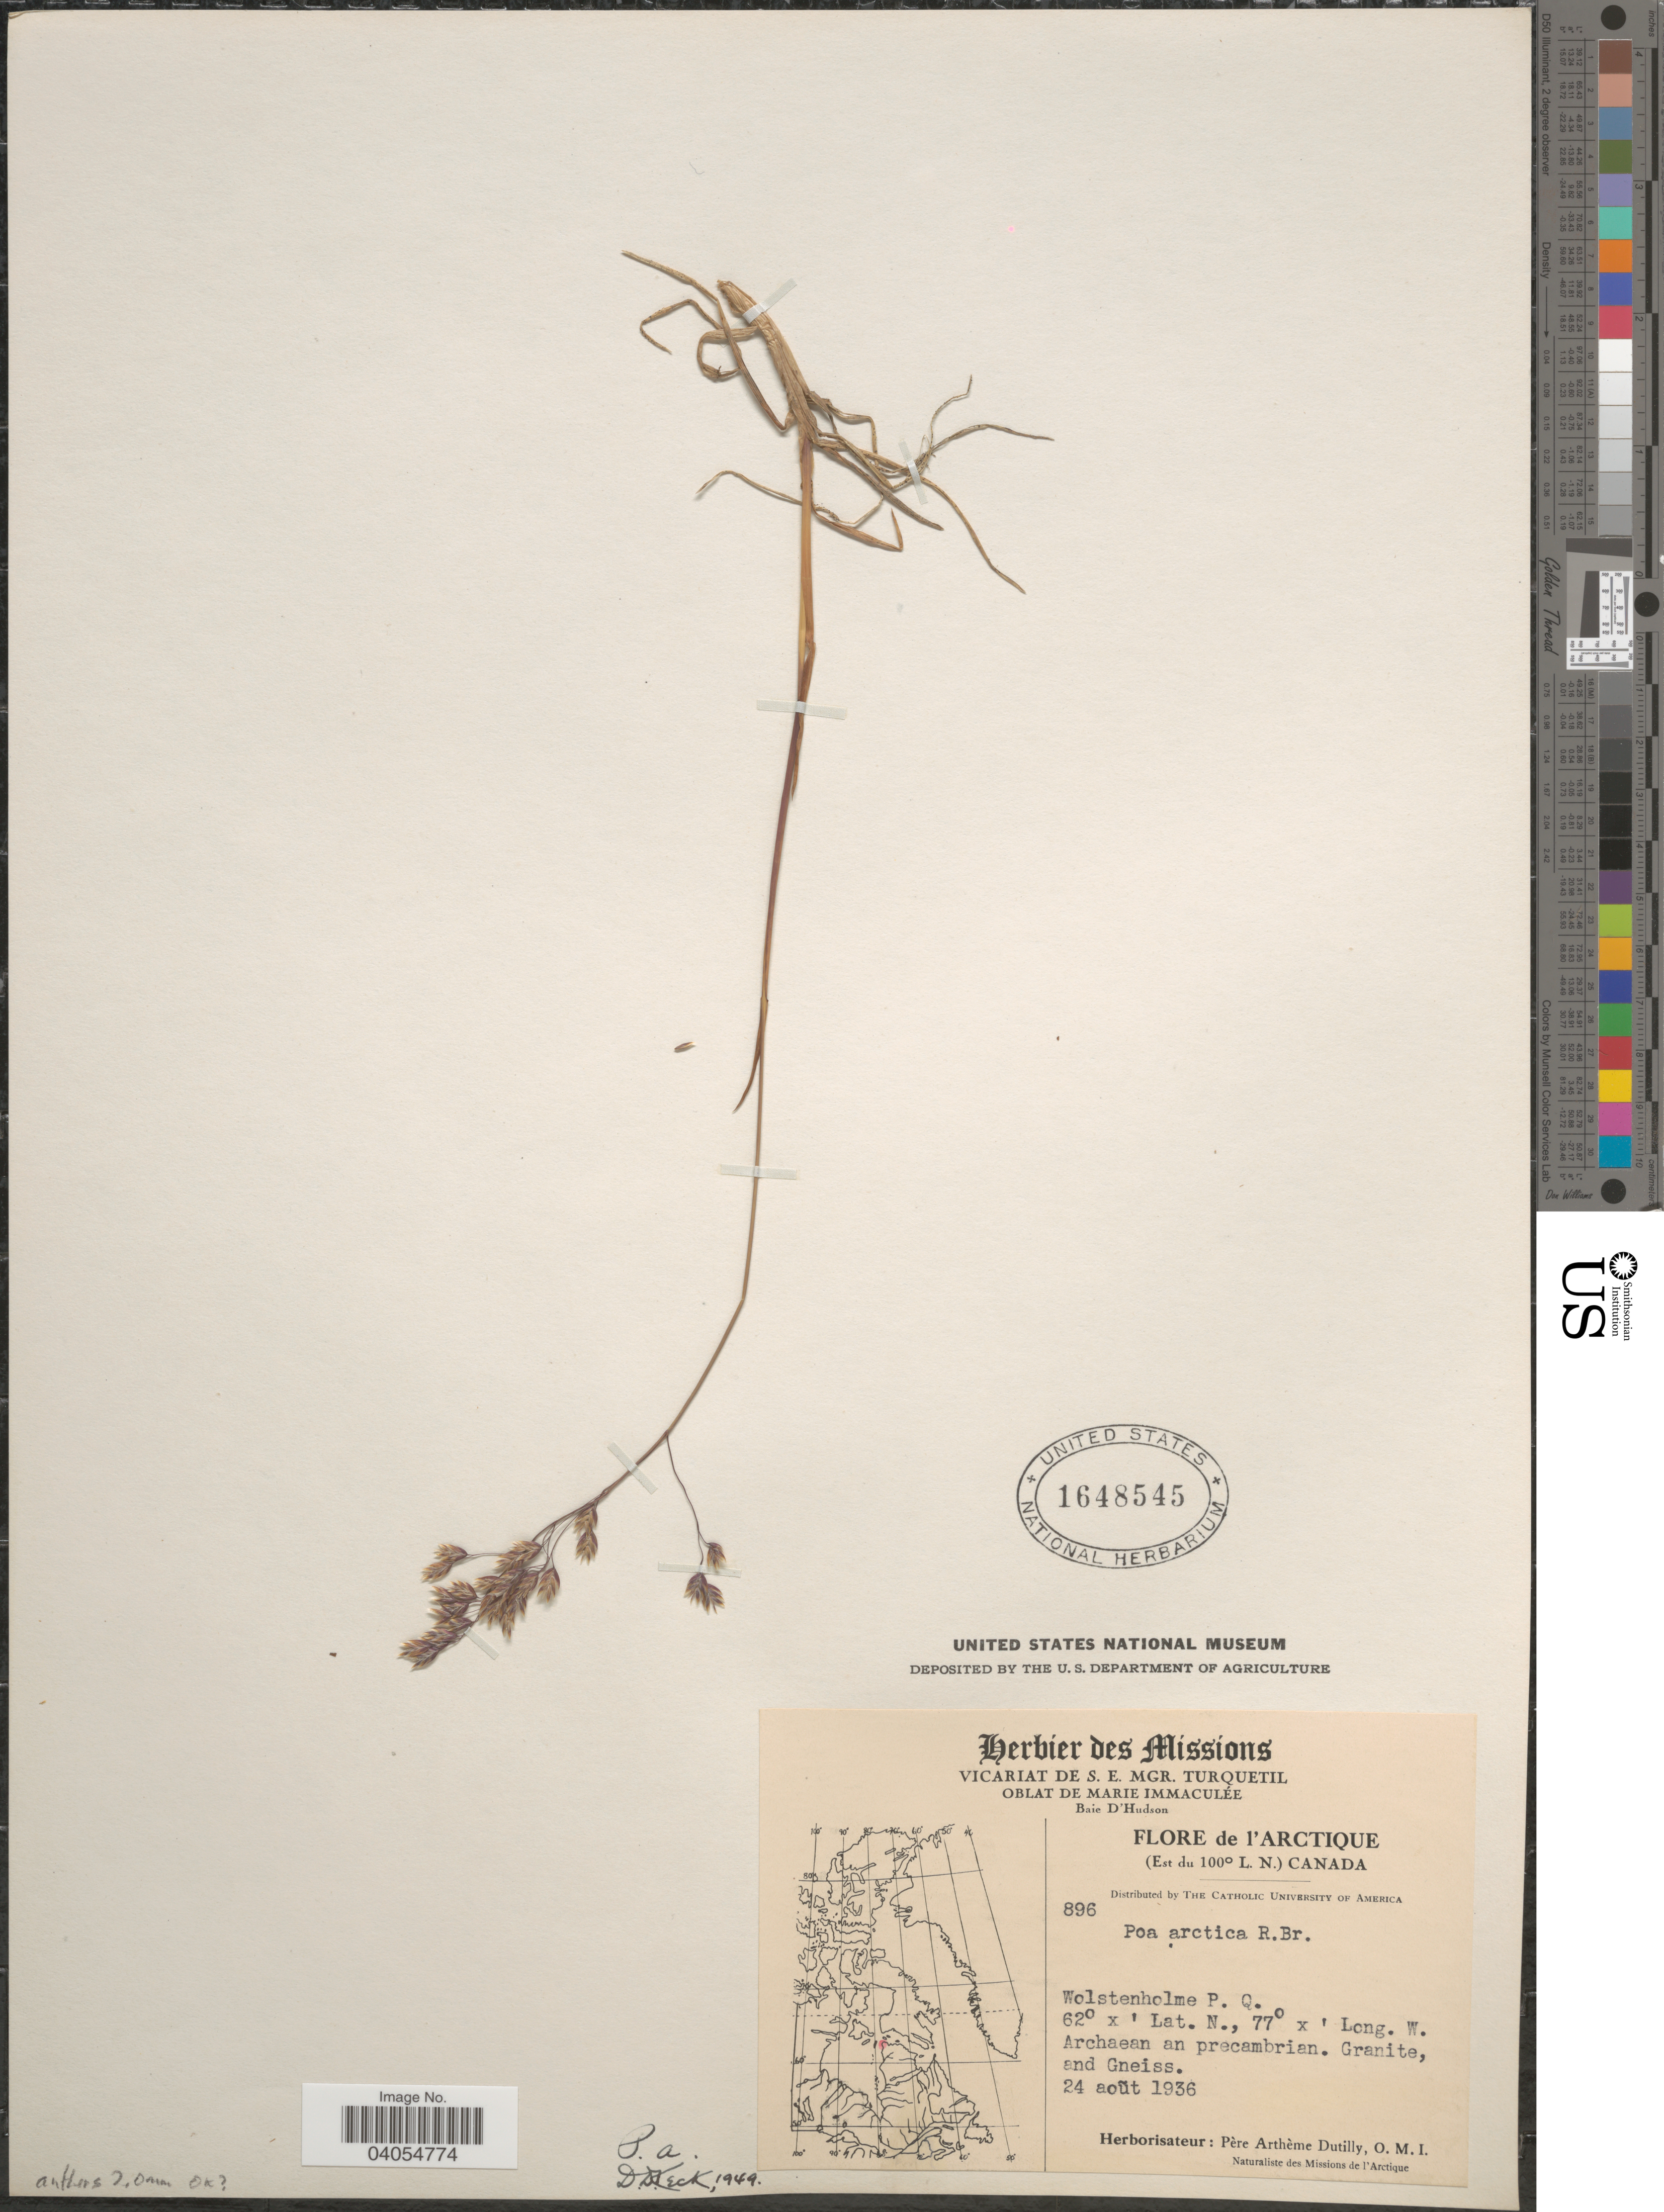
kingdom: Plantae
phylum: Tracheophyta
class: Liliopsida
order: Poales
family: Poaceae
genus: Poa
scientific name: Poa arctica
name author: R. Br.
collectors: P. Dutilly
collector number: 896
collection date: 1936-08-24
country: Canada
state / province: Quebec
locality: Arctique (Est du 100° L. N.) Wolstenholme P. Q.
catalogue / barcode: US 1648545